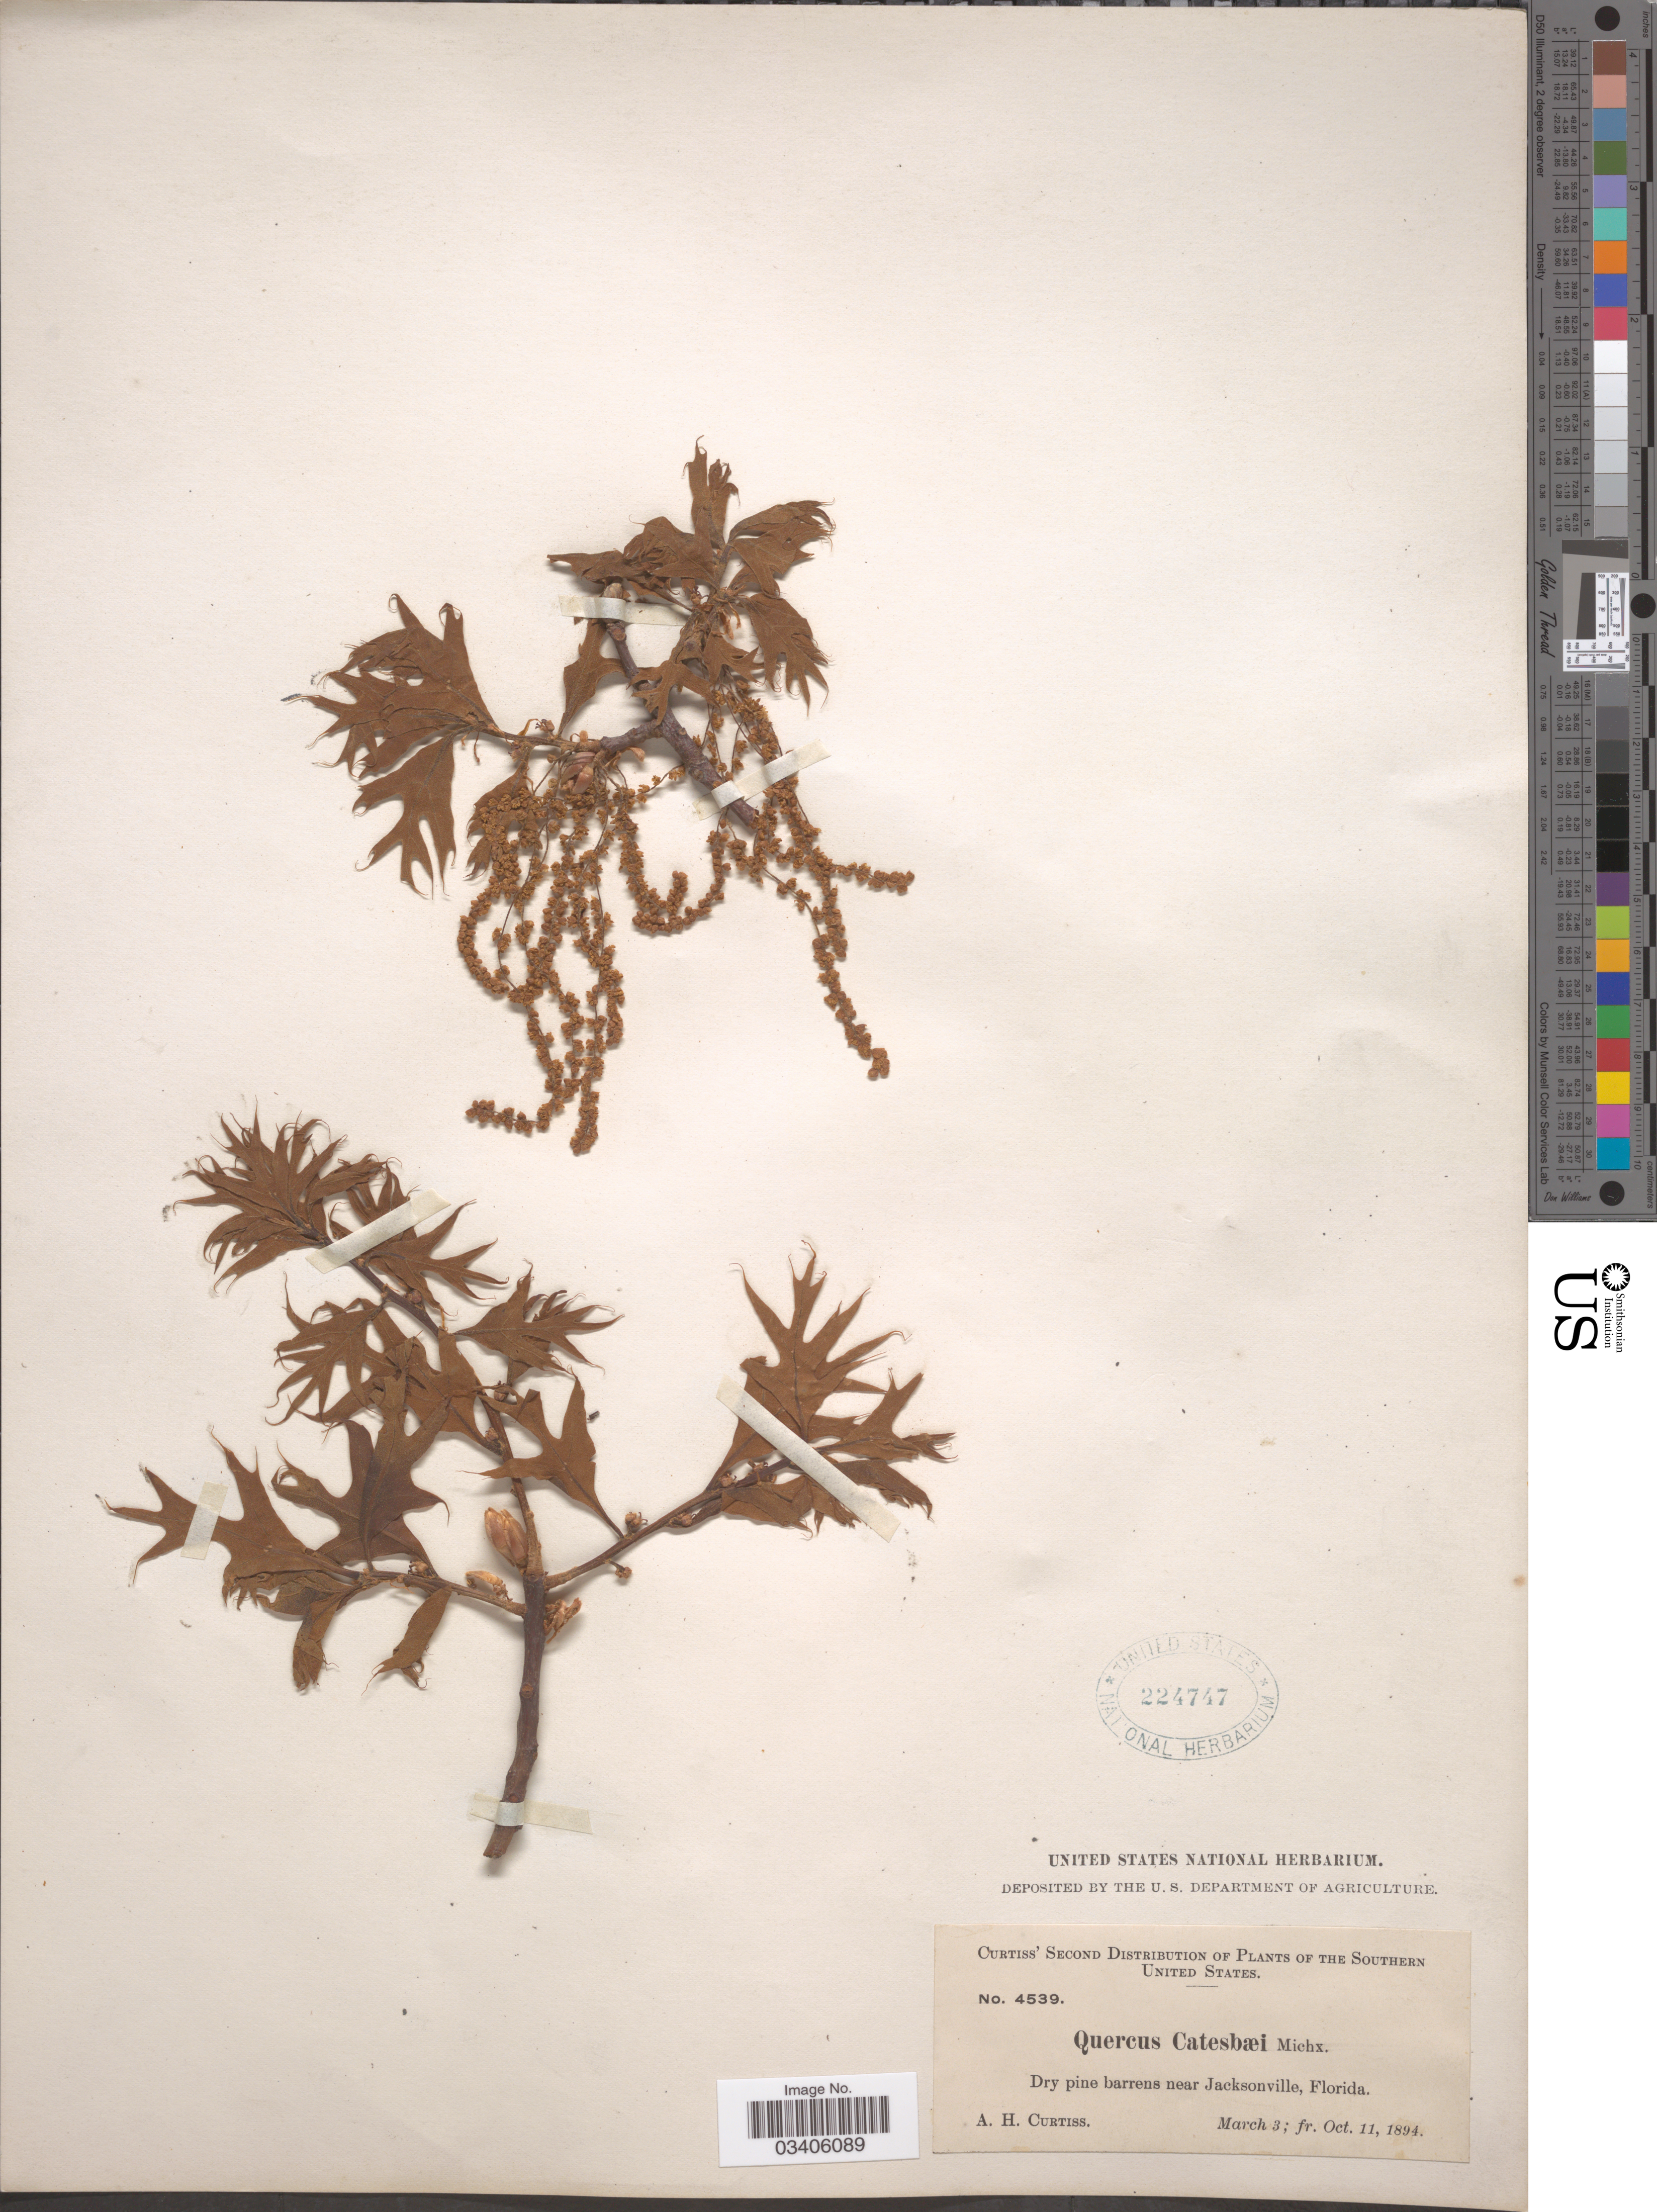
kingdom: Plantae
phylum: Tracheophyta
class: Magnoliopsida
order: Fagales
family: Fagaceae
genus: Quercus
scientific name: Quercus laevis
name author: Walter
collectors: A. H. Curtiss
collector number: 4539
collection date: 1894-03-03/1894-10-11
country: United States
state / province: Florida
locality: Southern United States. Near Jacksonville.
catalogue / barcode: US 224747